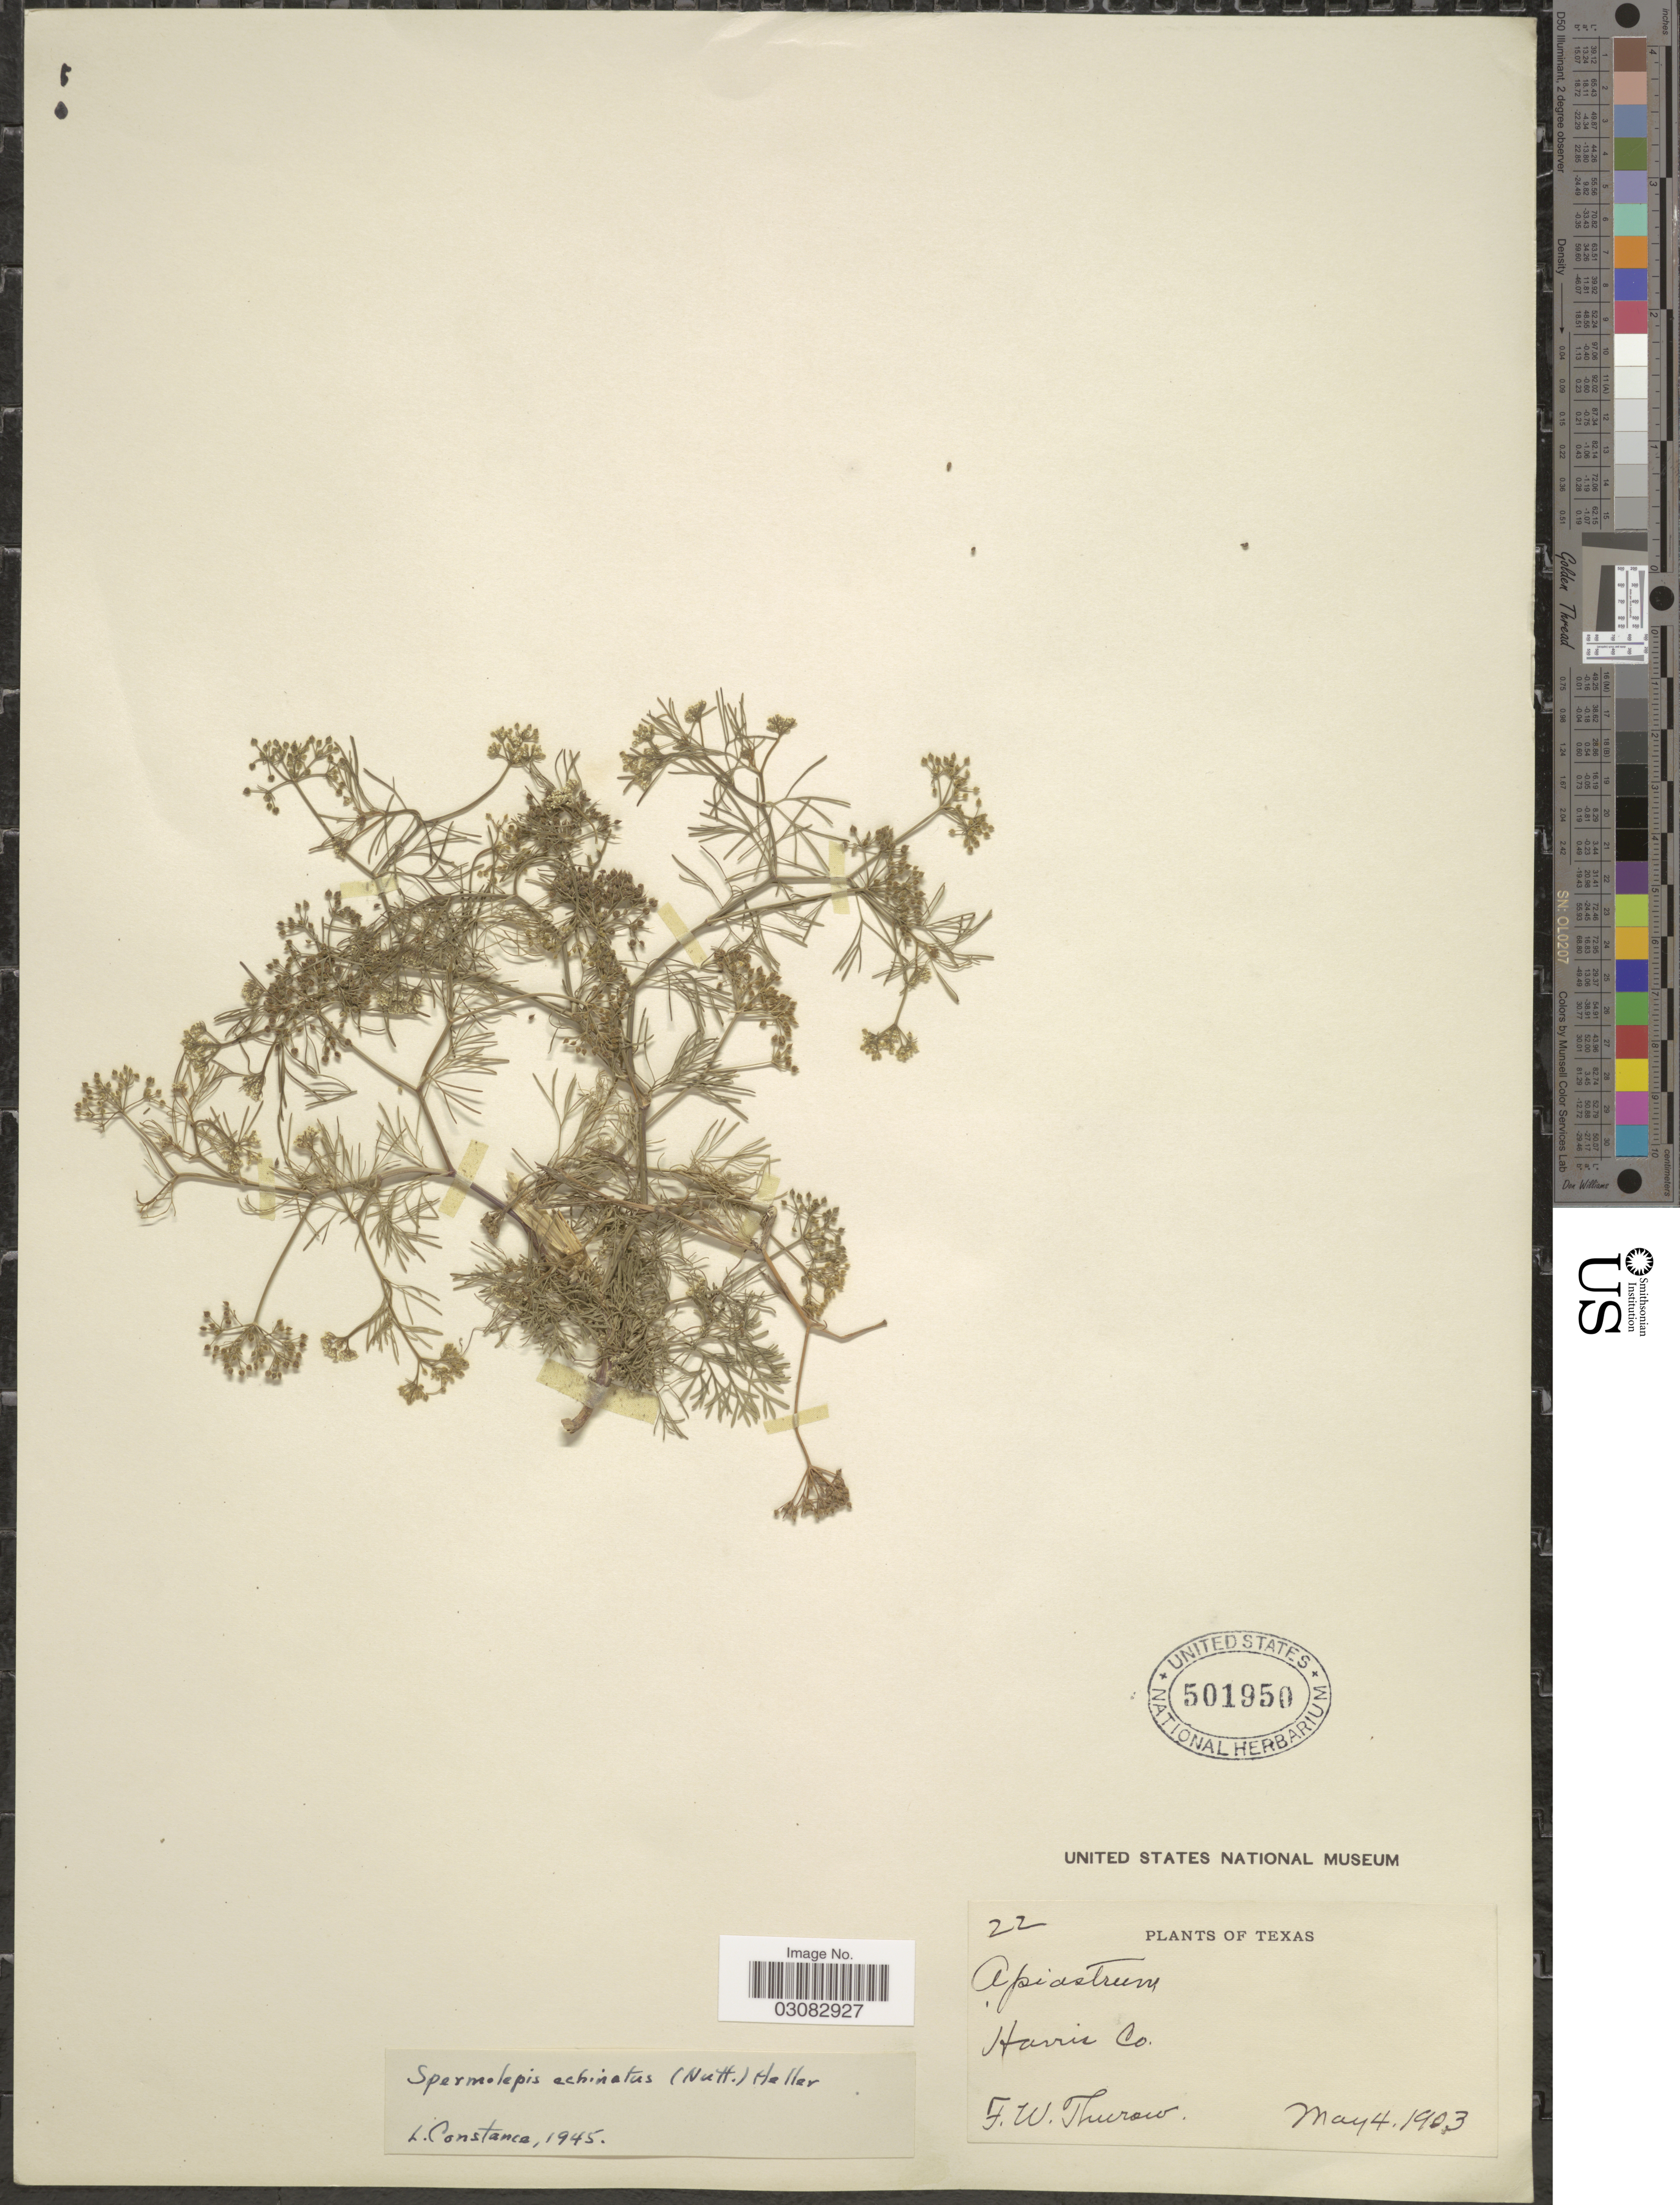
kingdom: Plantae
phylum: Tracheophyta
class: Magnoliopsida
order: Apiales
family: Apiaceae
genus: Spermolepis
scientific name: Spermolepis echinata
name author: (Nutt. ex DC.) A. Heller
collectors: F. W. Thurow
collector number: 22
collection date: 1903-05-04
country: United States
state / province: Texas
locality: Harris Co.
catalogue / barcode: US 501950